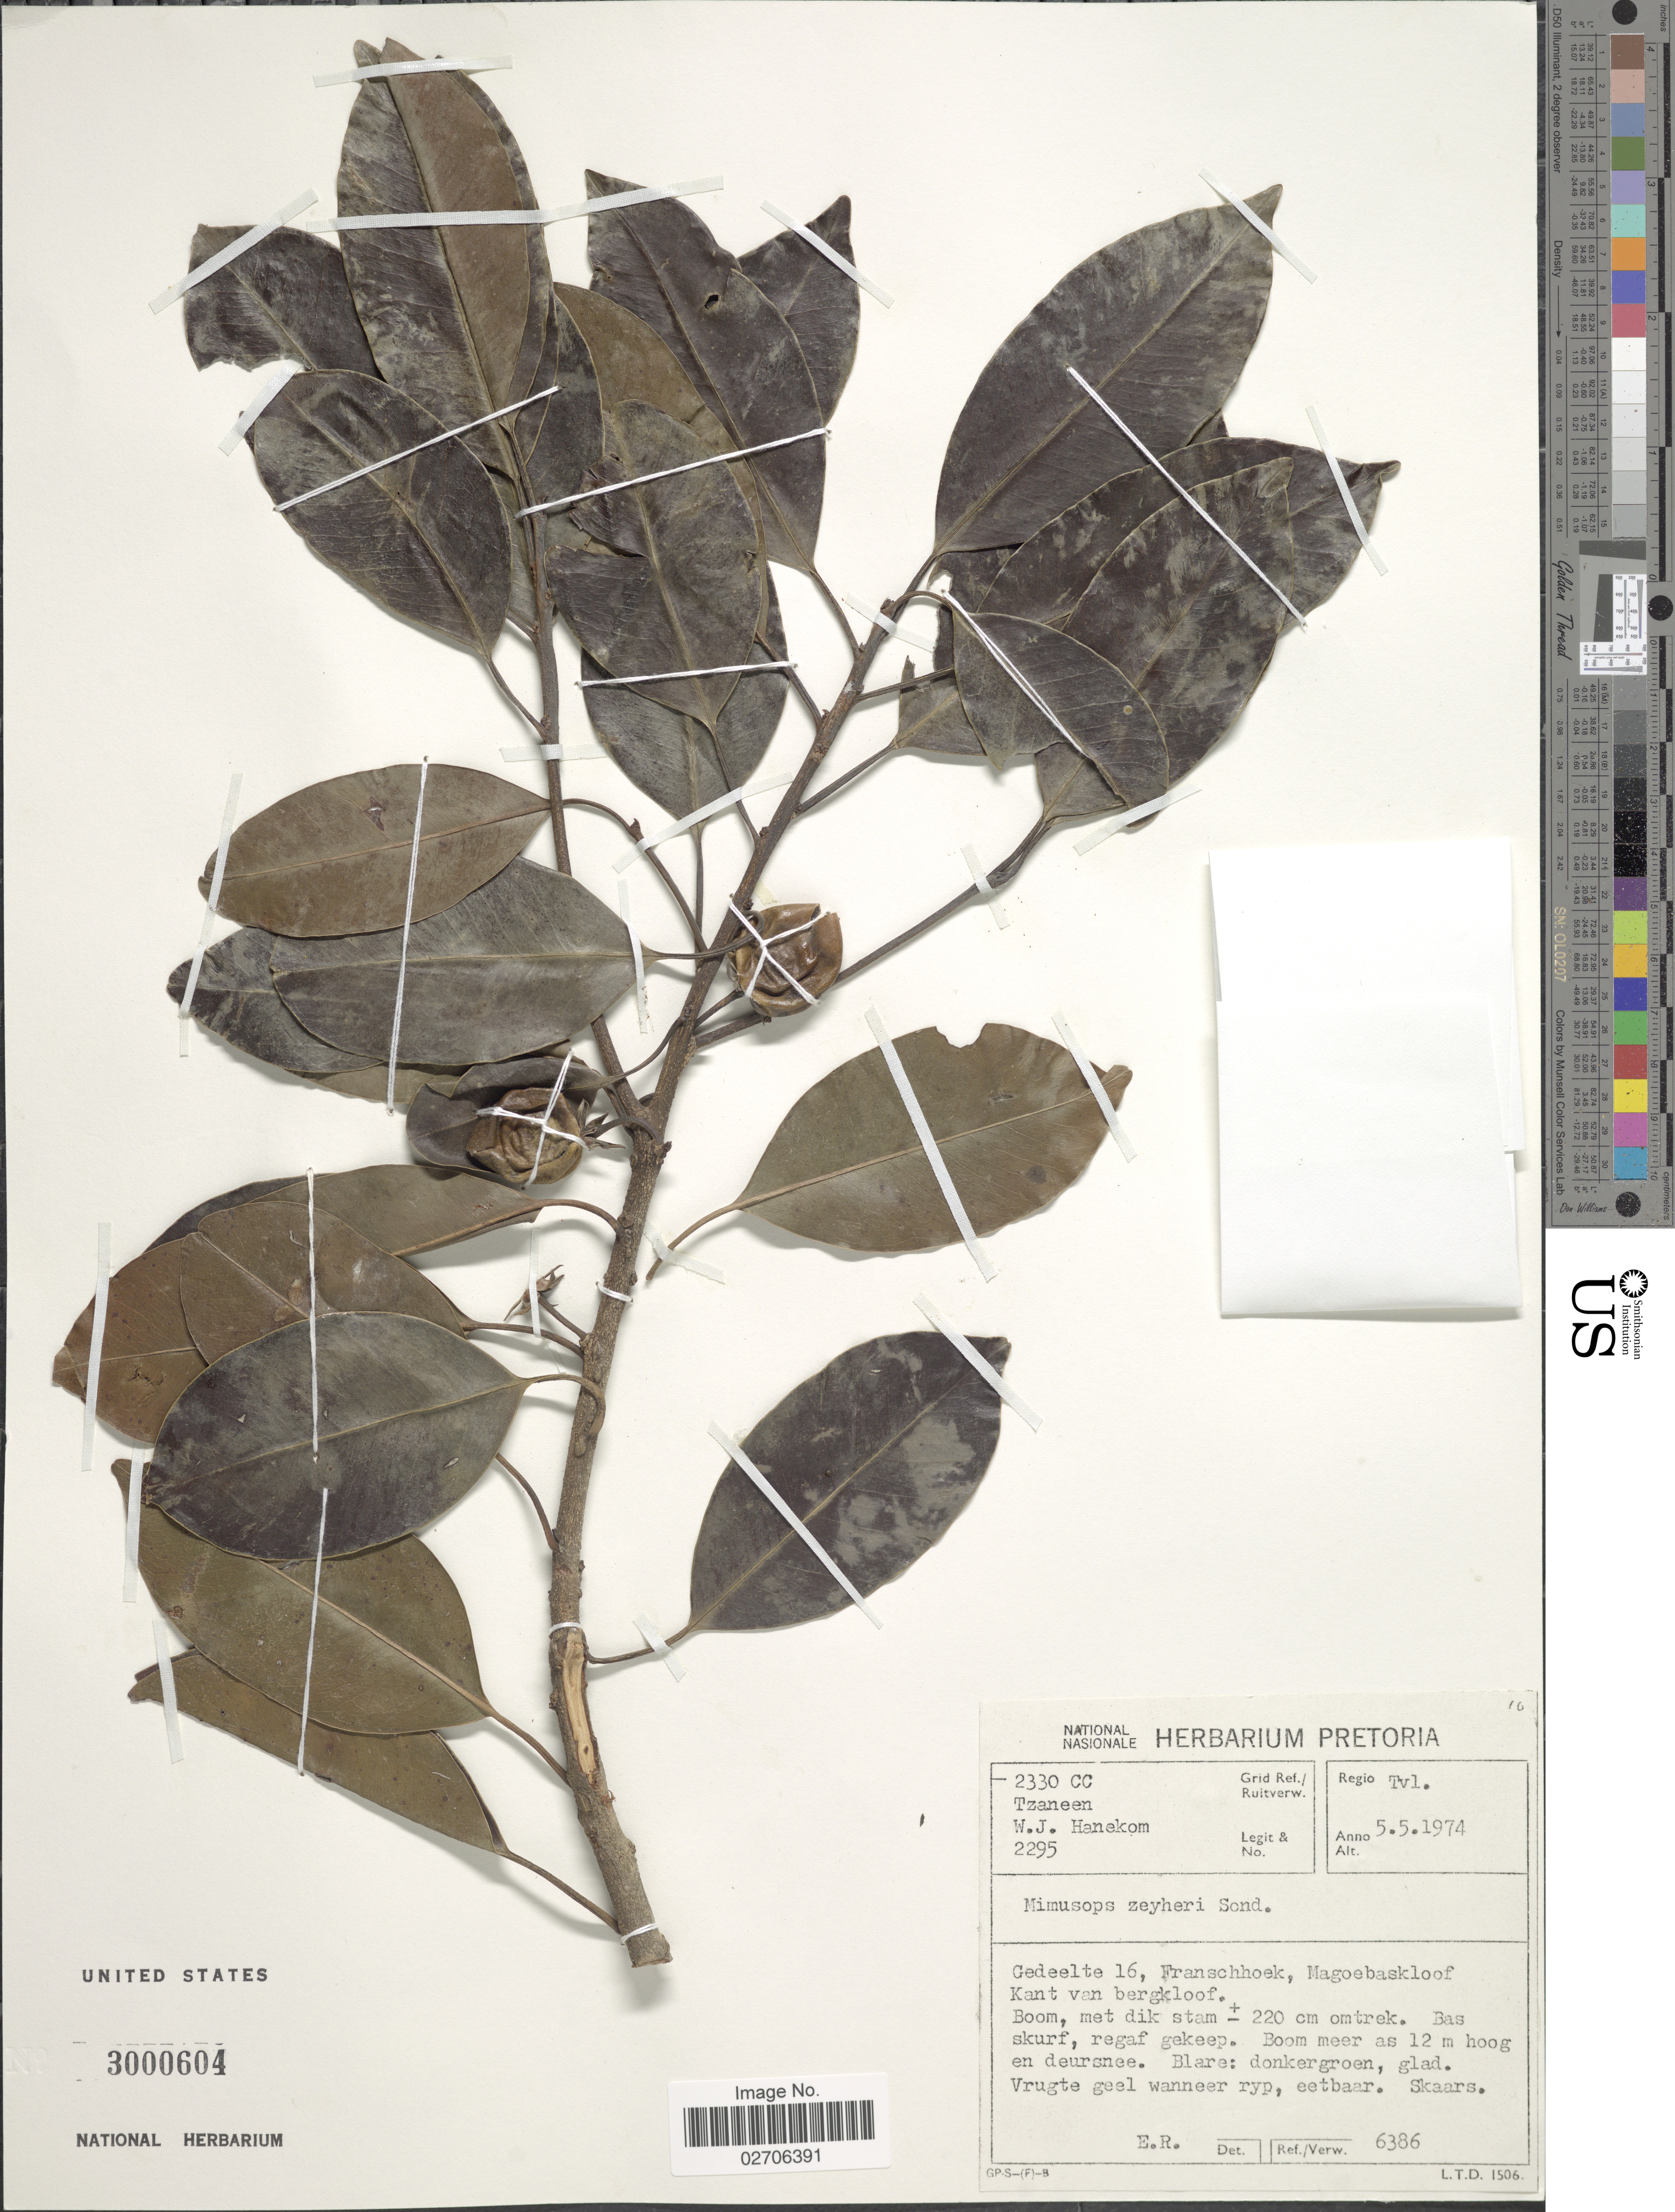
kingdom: Plantae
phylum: Tracheophyta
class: Magnoliopsida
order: Ericales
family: Sapotaceae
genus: Mimusops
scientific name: Mimusops zeyheri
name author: Sond.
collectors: W. Hanekom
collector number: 2295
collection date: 1974-05-05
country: South Africa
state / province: Limpopo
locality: Regio Tvl., Grid Ref./ Ruitverw. 2330 CC Tzaneen, Gedeelte 16, Franschhoek, Magoebaskloof, Kant van bergkloof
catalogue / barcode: US 3000604